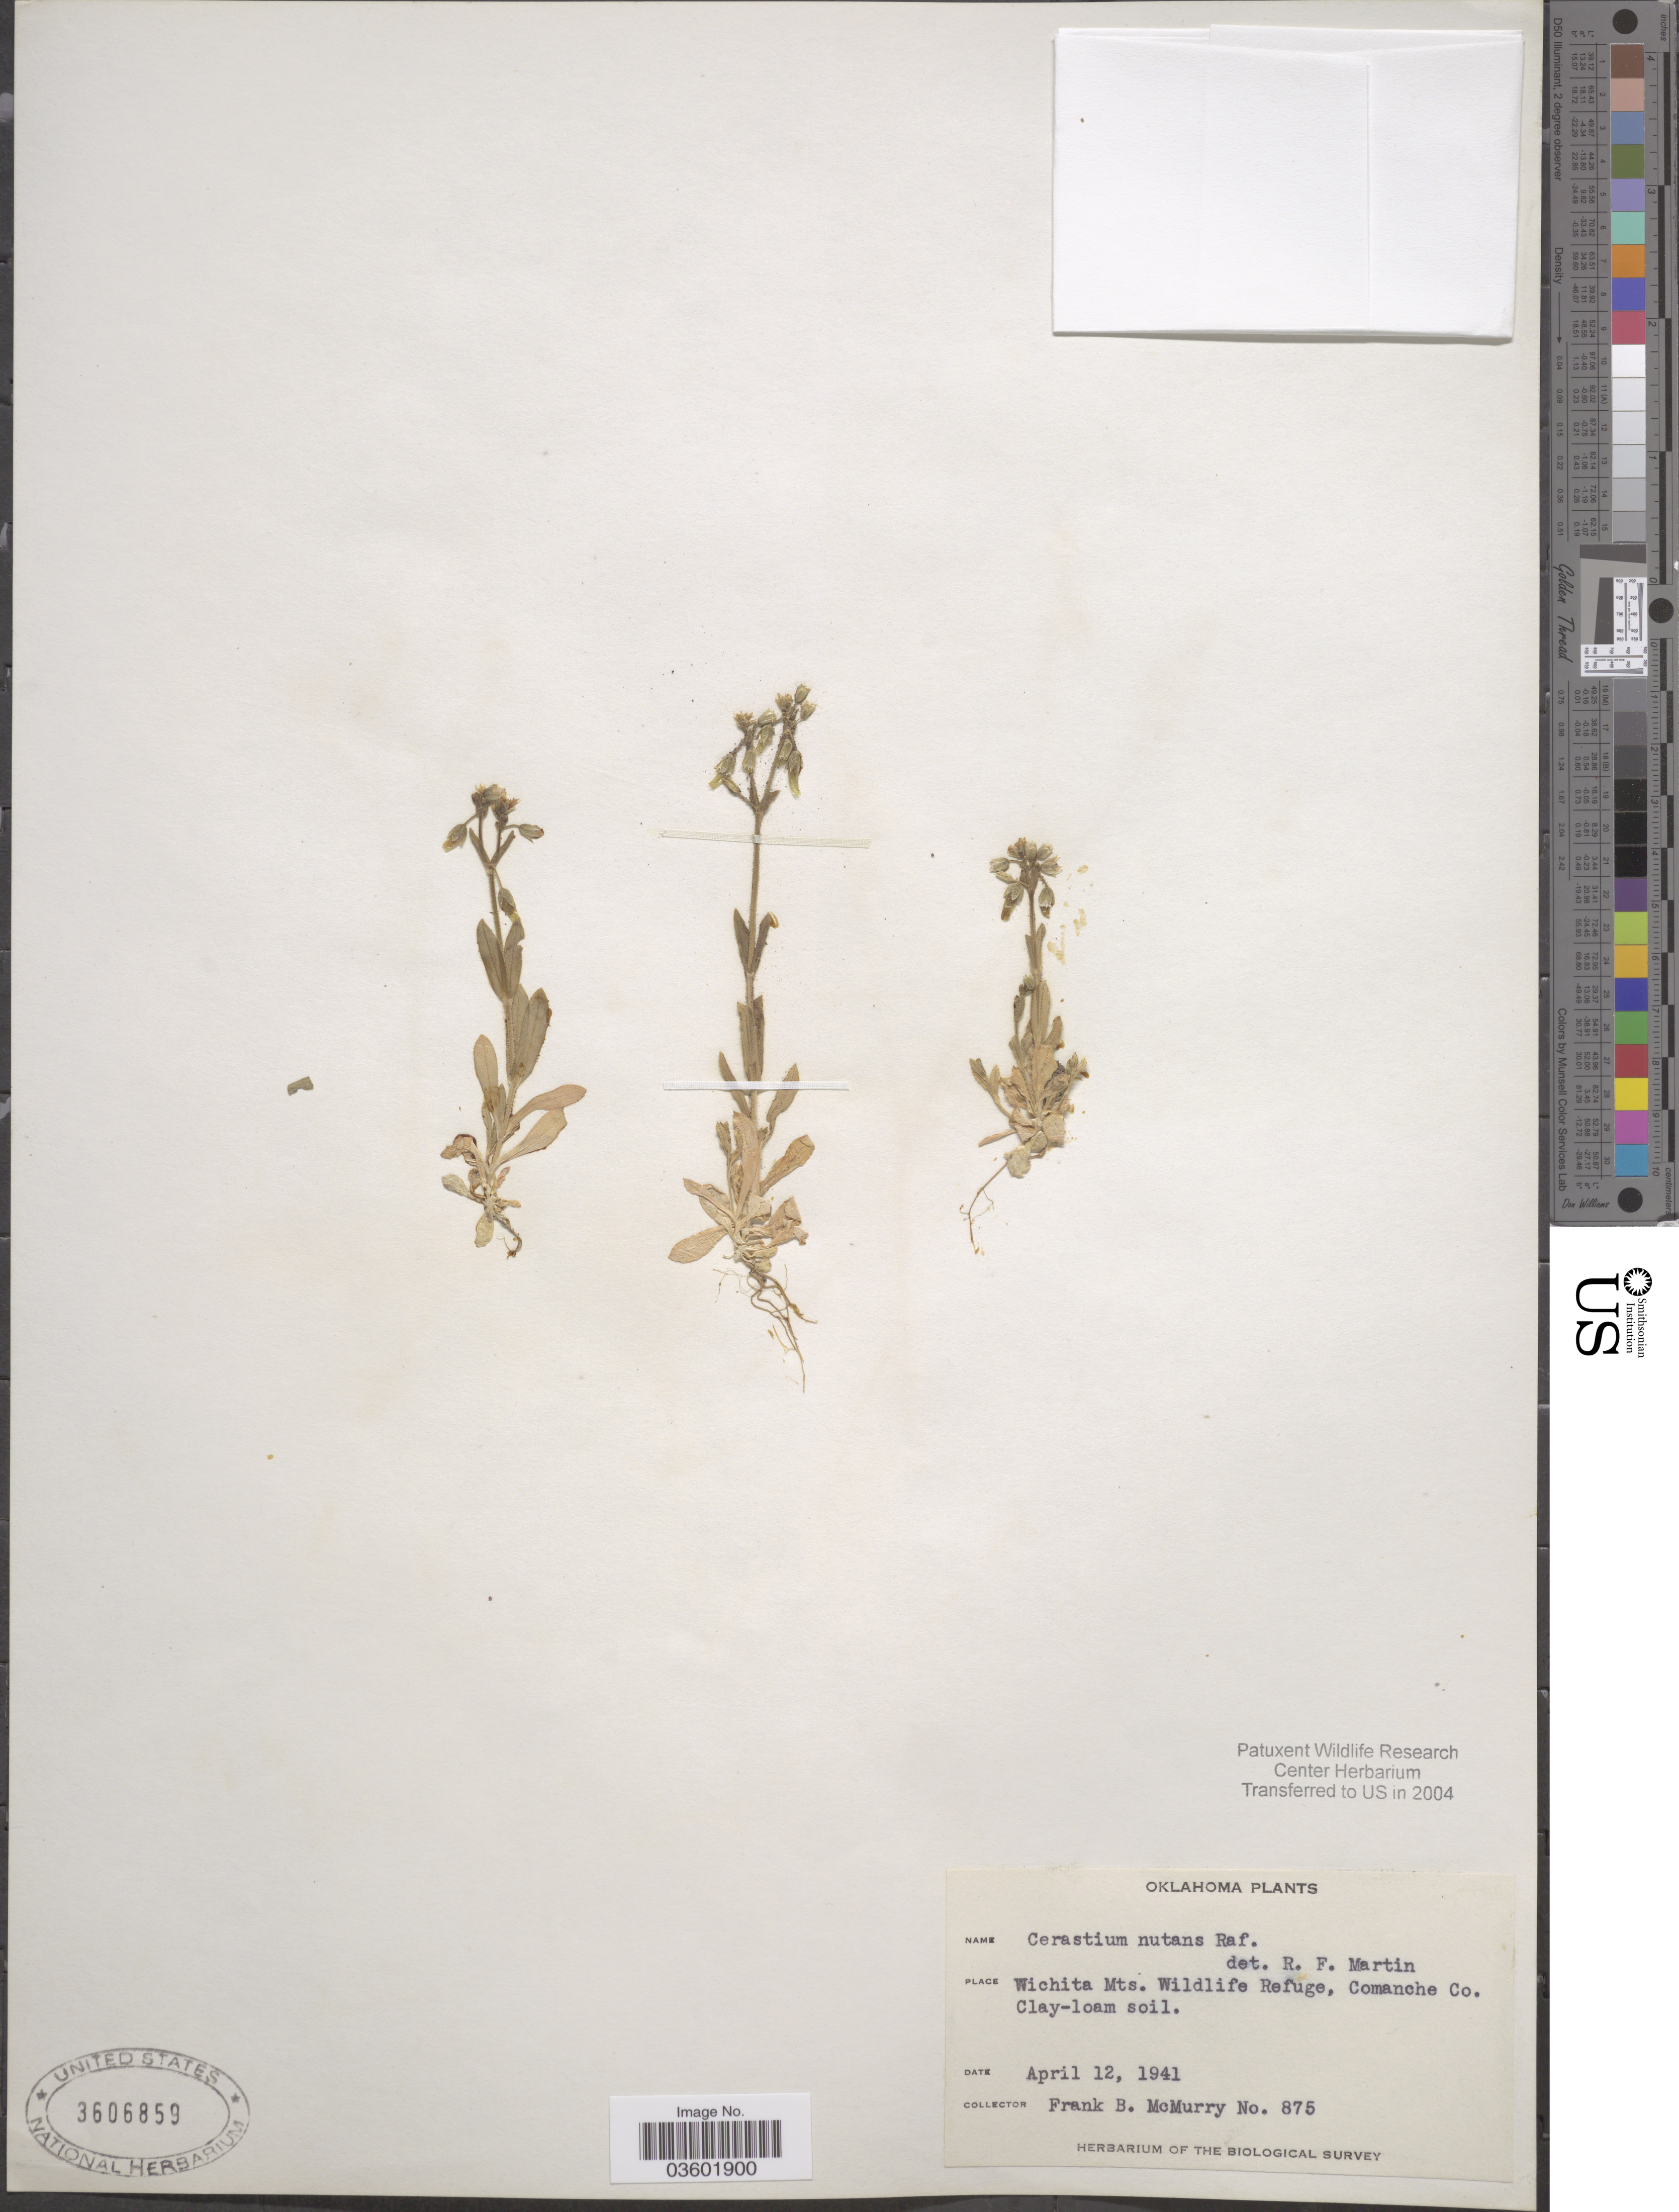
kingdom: Plantae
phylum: Tracheophyta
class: Magnoliopsida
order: Caryophyllales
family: Caryophyllaceae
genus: Cerastium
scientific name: Cerastium nutans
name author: Raf.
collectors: F. B. McMurry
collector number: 875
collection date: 1941-04-12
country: United States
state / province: Oklahoma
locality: Wichita mts. Wildlife Refuge, Comanche Co.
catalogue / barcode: US 3606859